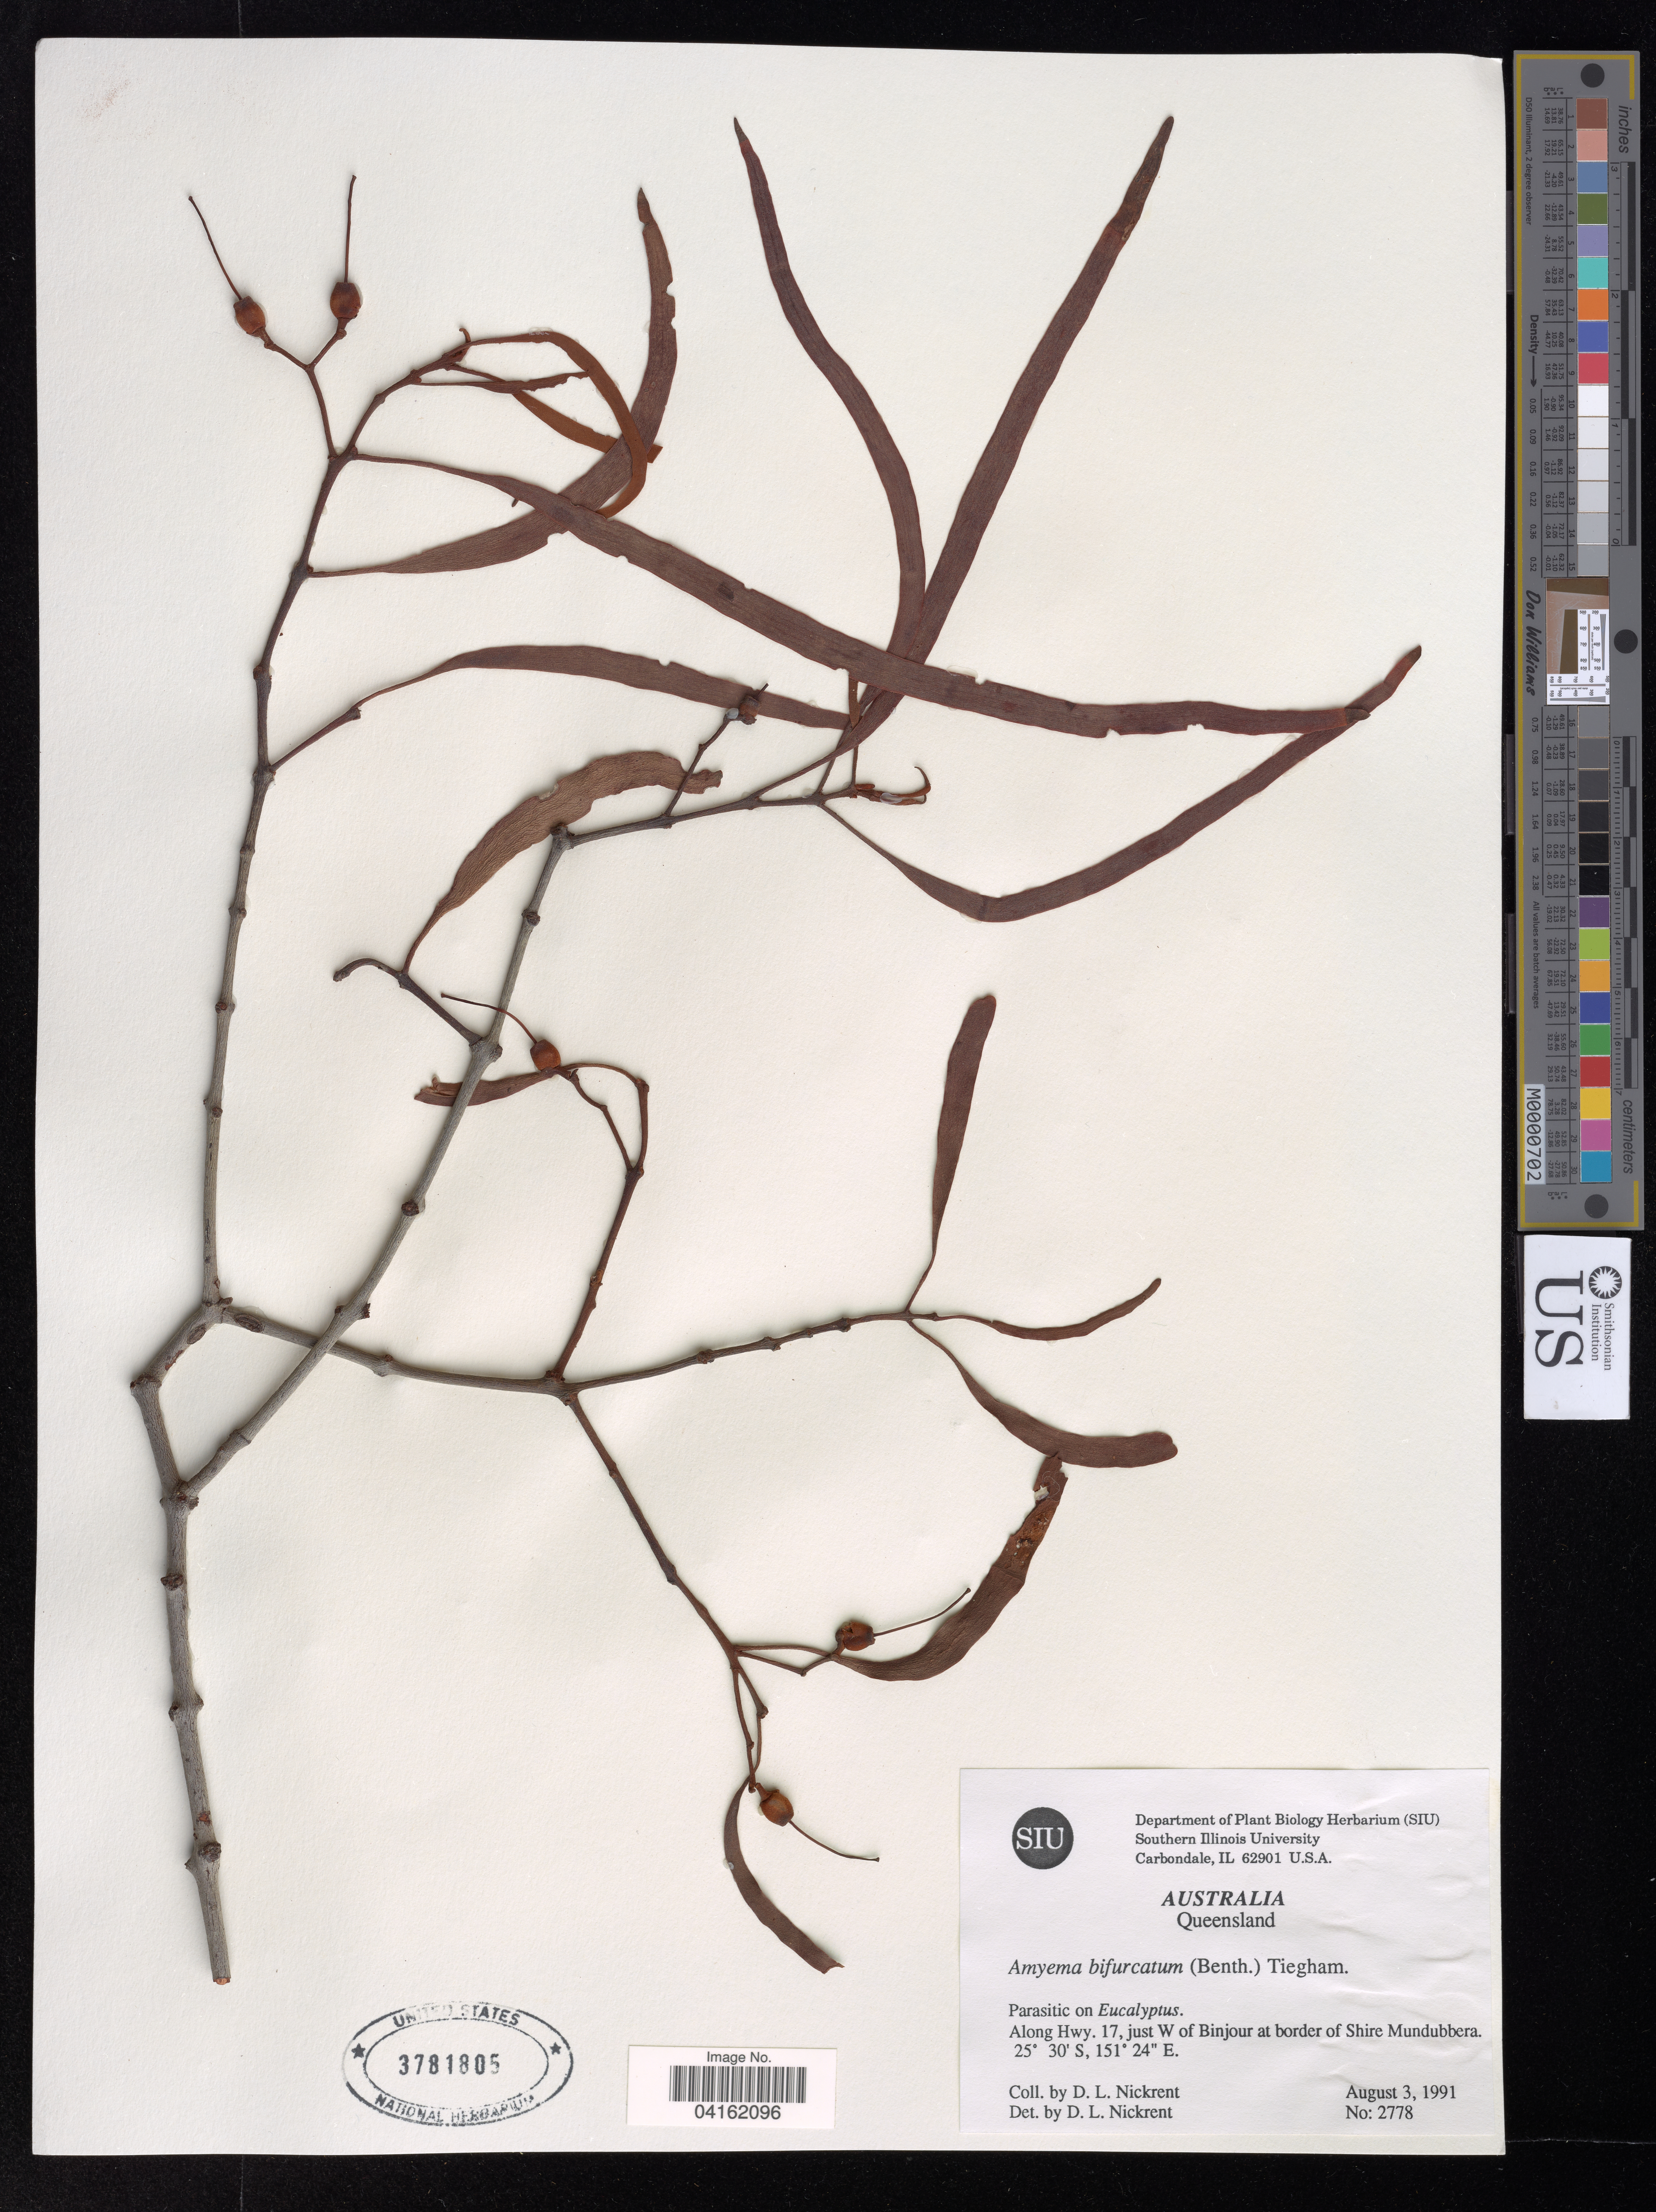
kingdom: Plantae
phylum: Tracheophyta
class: Magnoliopsida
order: Santalales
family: Loranthaceae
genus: Amyema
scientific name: Amyema bifurcata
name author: Tiegh.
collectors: D. Nickrent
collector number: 2778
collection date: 1991-08-03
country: Australia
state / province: Queensland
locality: Along Hwy. 17, just W of Binjour at border of Shire Mundubbera.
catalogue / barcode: US 3781805